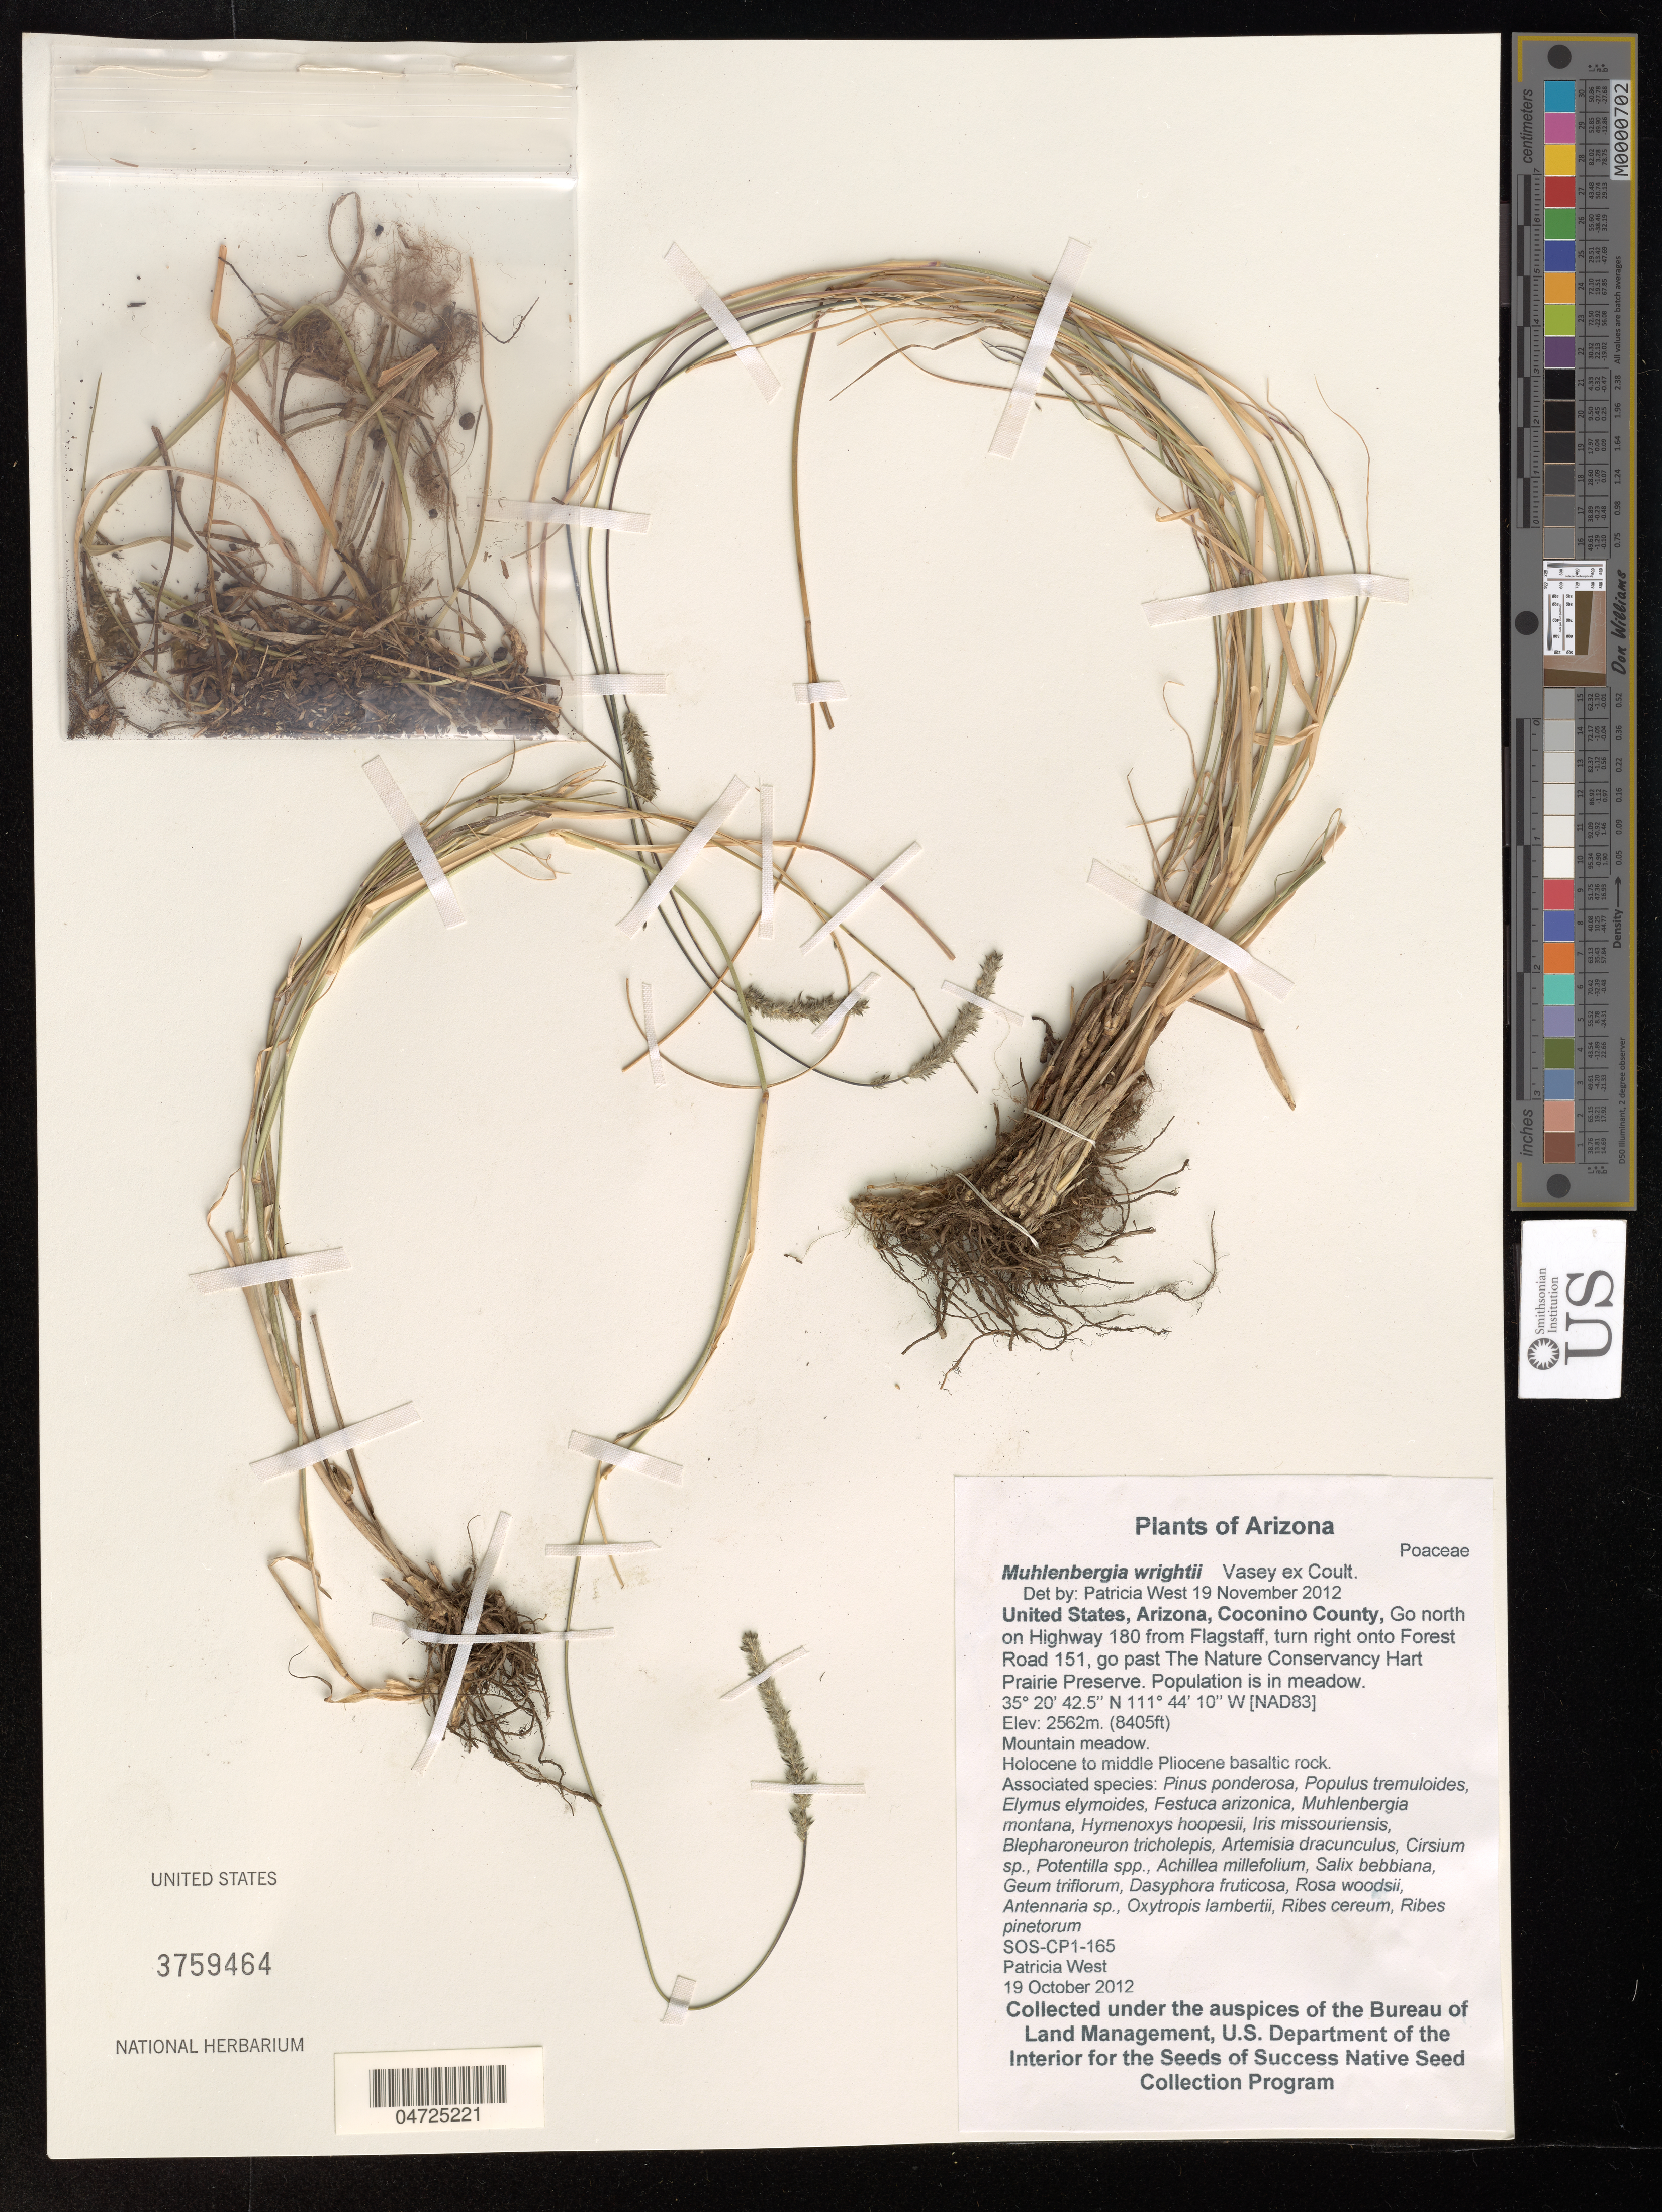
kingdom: Plantae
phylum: Tracheophyta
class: Liliopsida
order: Poales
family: Poaceae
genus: Muhlenbergia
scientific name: Muhlenbergia wrightii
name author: Vasey ex J.M. Coult.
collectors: P. West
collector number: SOS-CP1-165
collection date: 2012-10-19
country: United States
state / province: Arizona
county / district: Coconino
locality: Coconino County, Go north on Highway 180 from Flagstaff, turn right onto Forest Road 151, go past the Nature Conservancy Hart Prairie Preserve.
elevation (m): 2562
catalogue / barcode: US 3759464